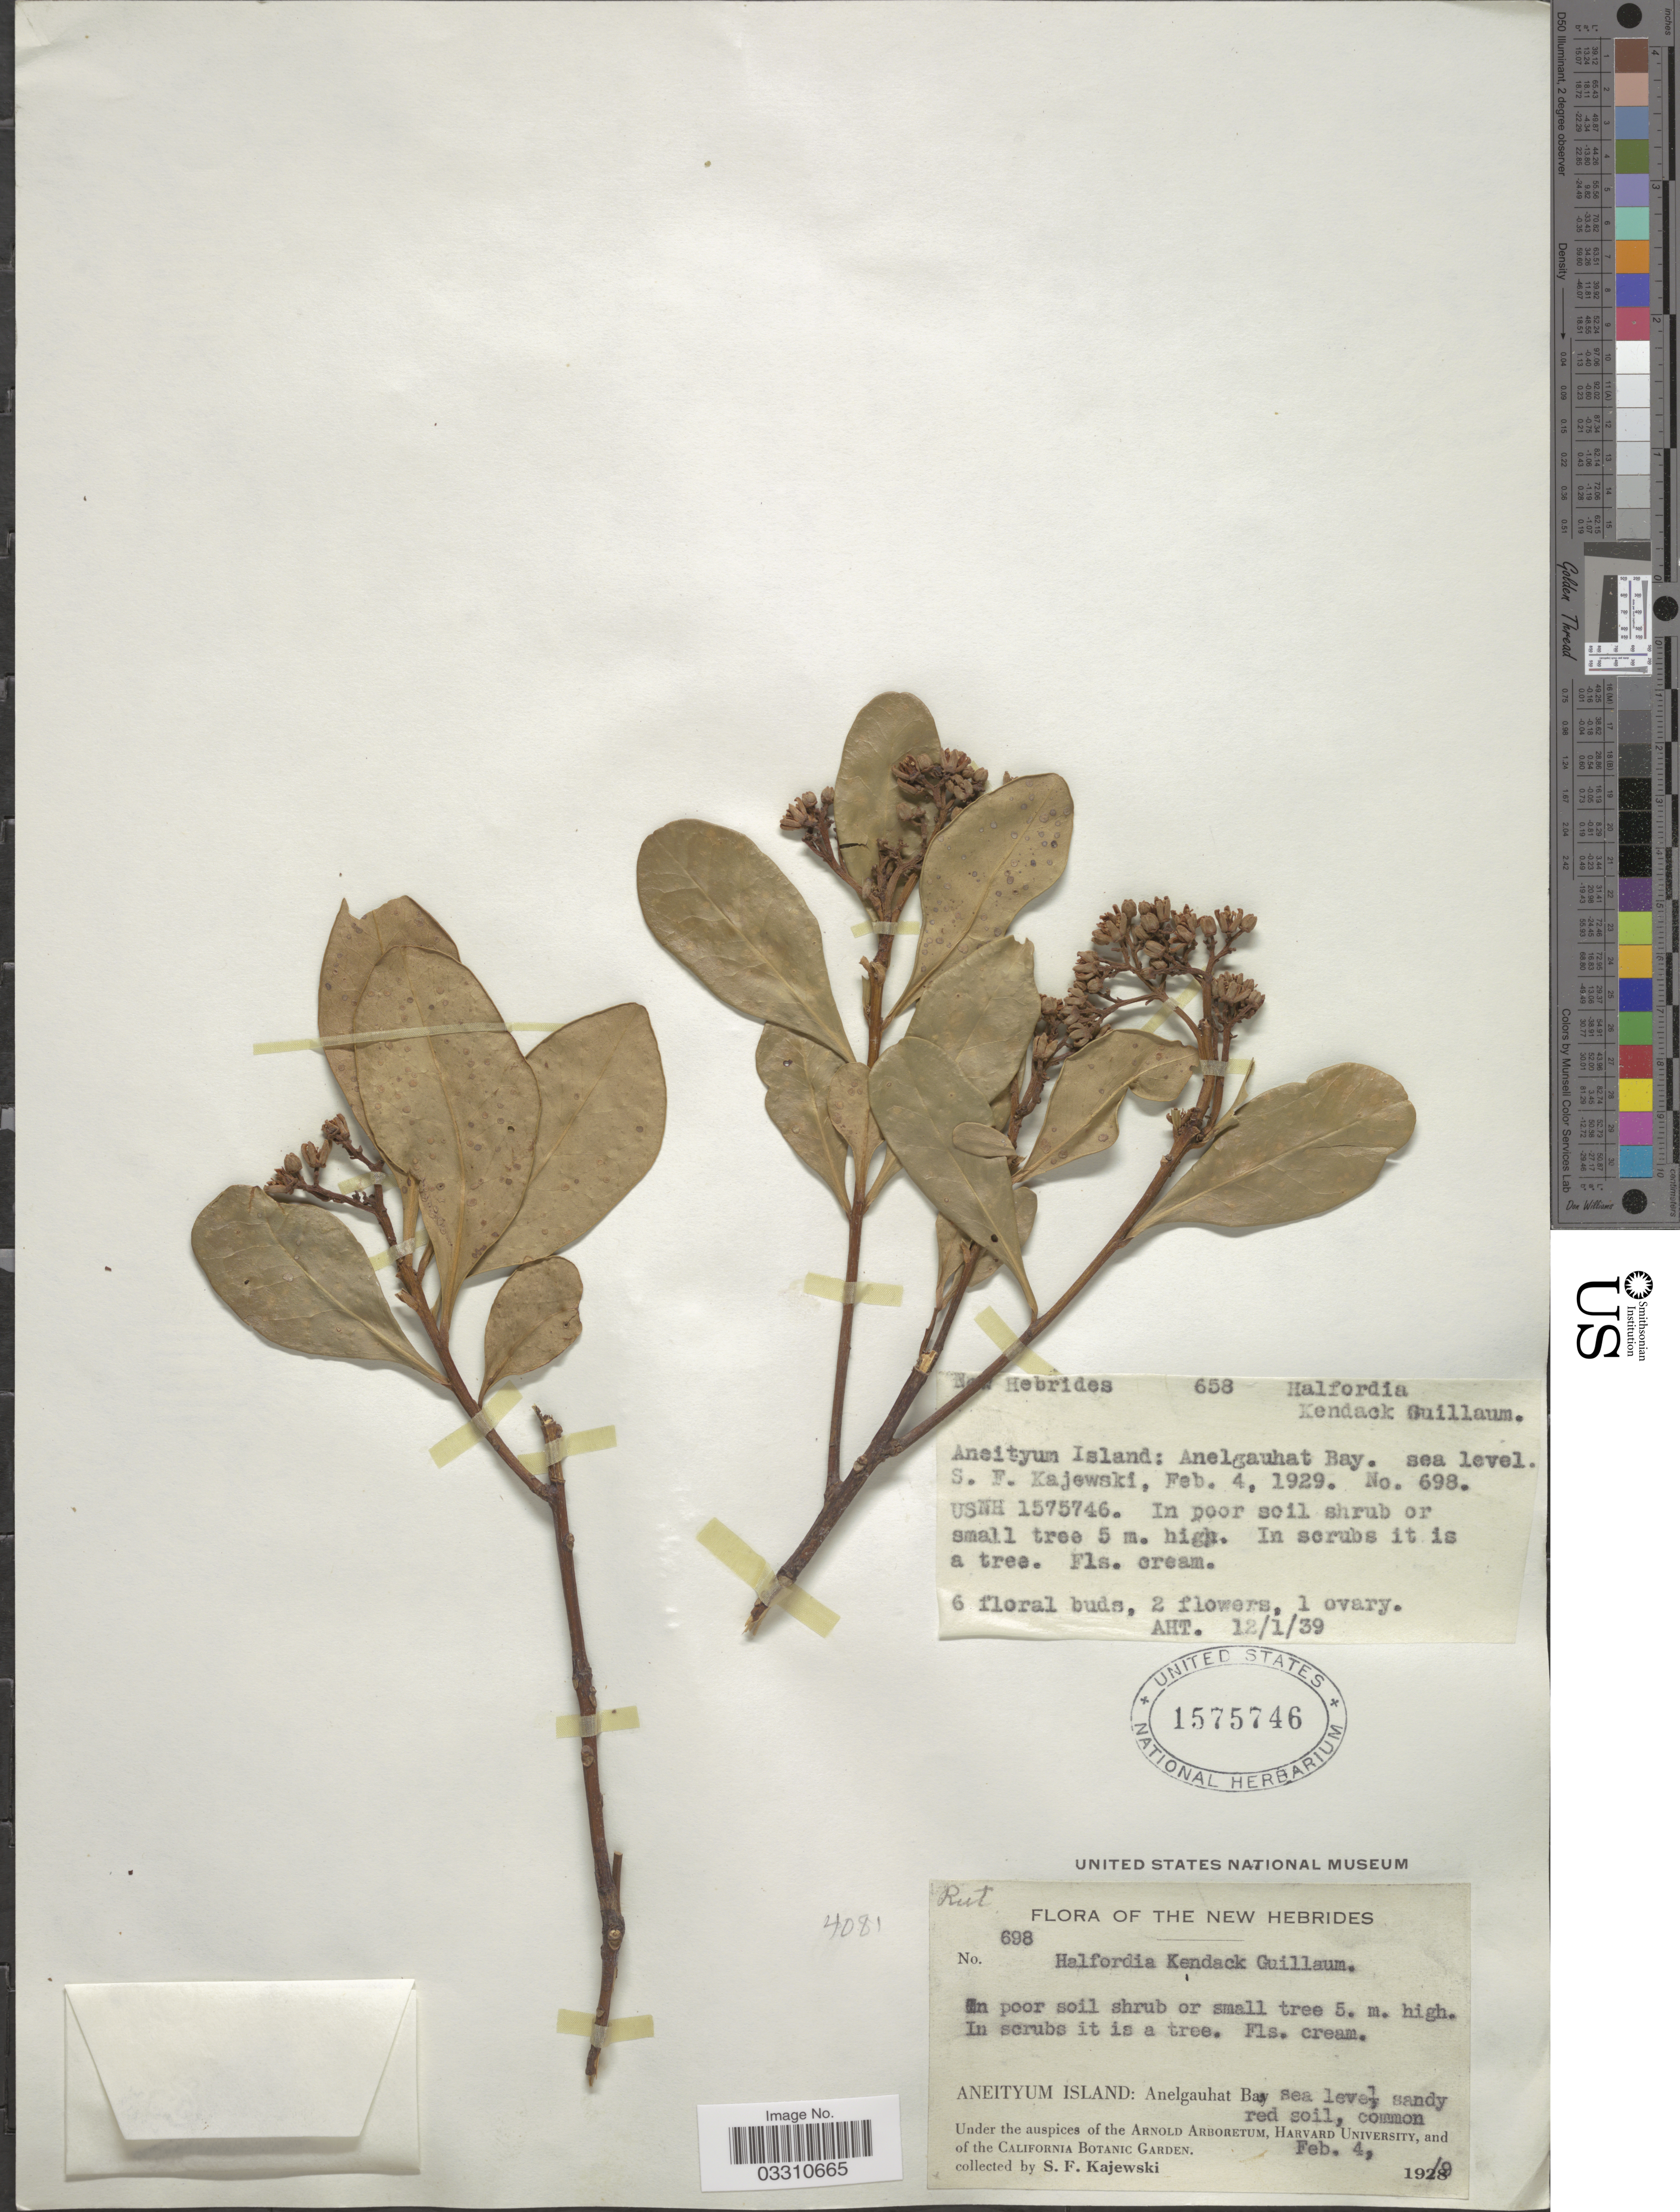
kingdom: Plantae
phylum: Tracheophyta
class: Magnoliopsida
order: Sapindales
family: Rutaceae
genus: Halfordia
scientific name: Halfordia kendack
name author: (Montrouz.) Guillaumin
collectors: S. Kajewski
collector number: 698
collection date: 1929-02-04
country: Vanuatu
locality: New Hebrides. Aneityum Island: Anelgauhat Bay.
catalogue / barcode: US 1575746